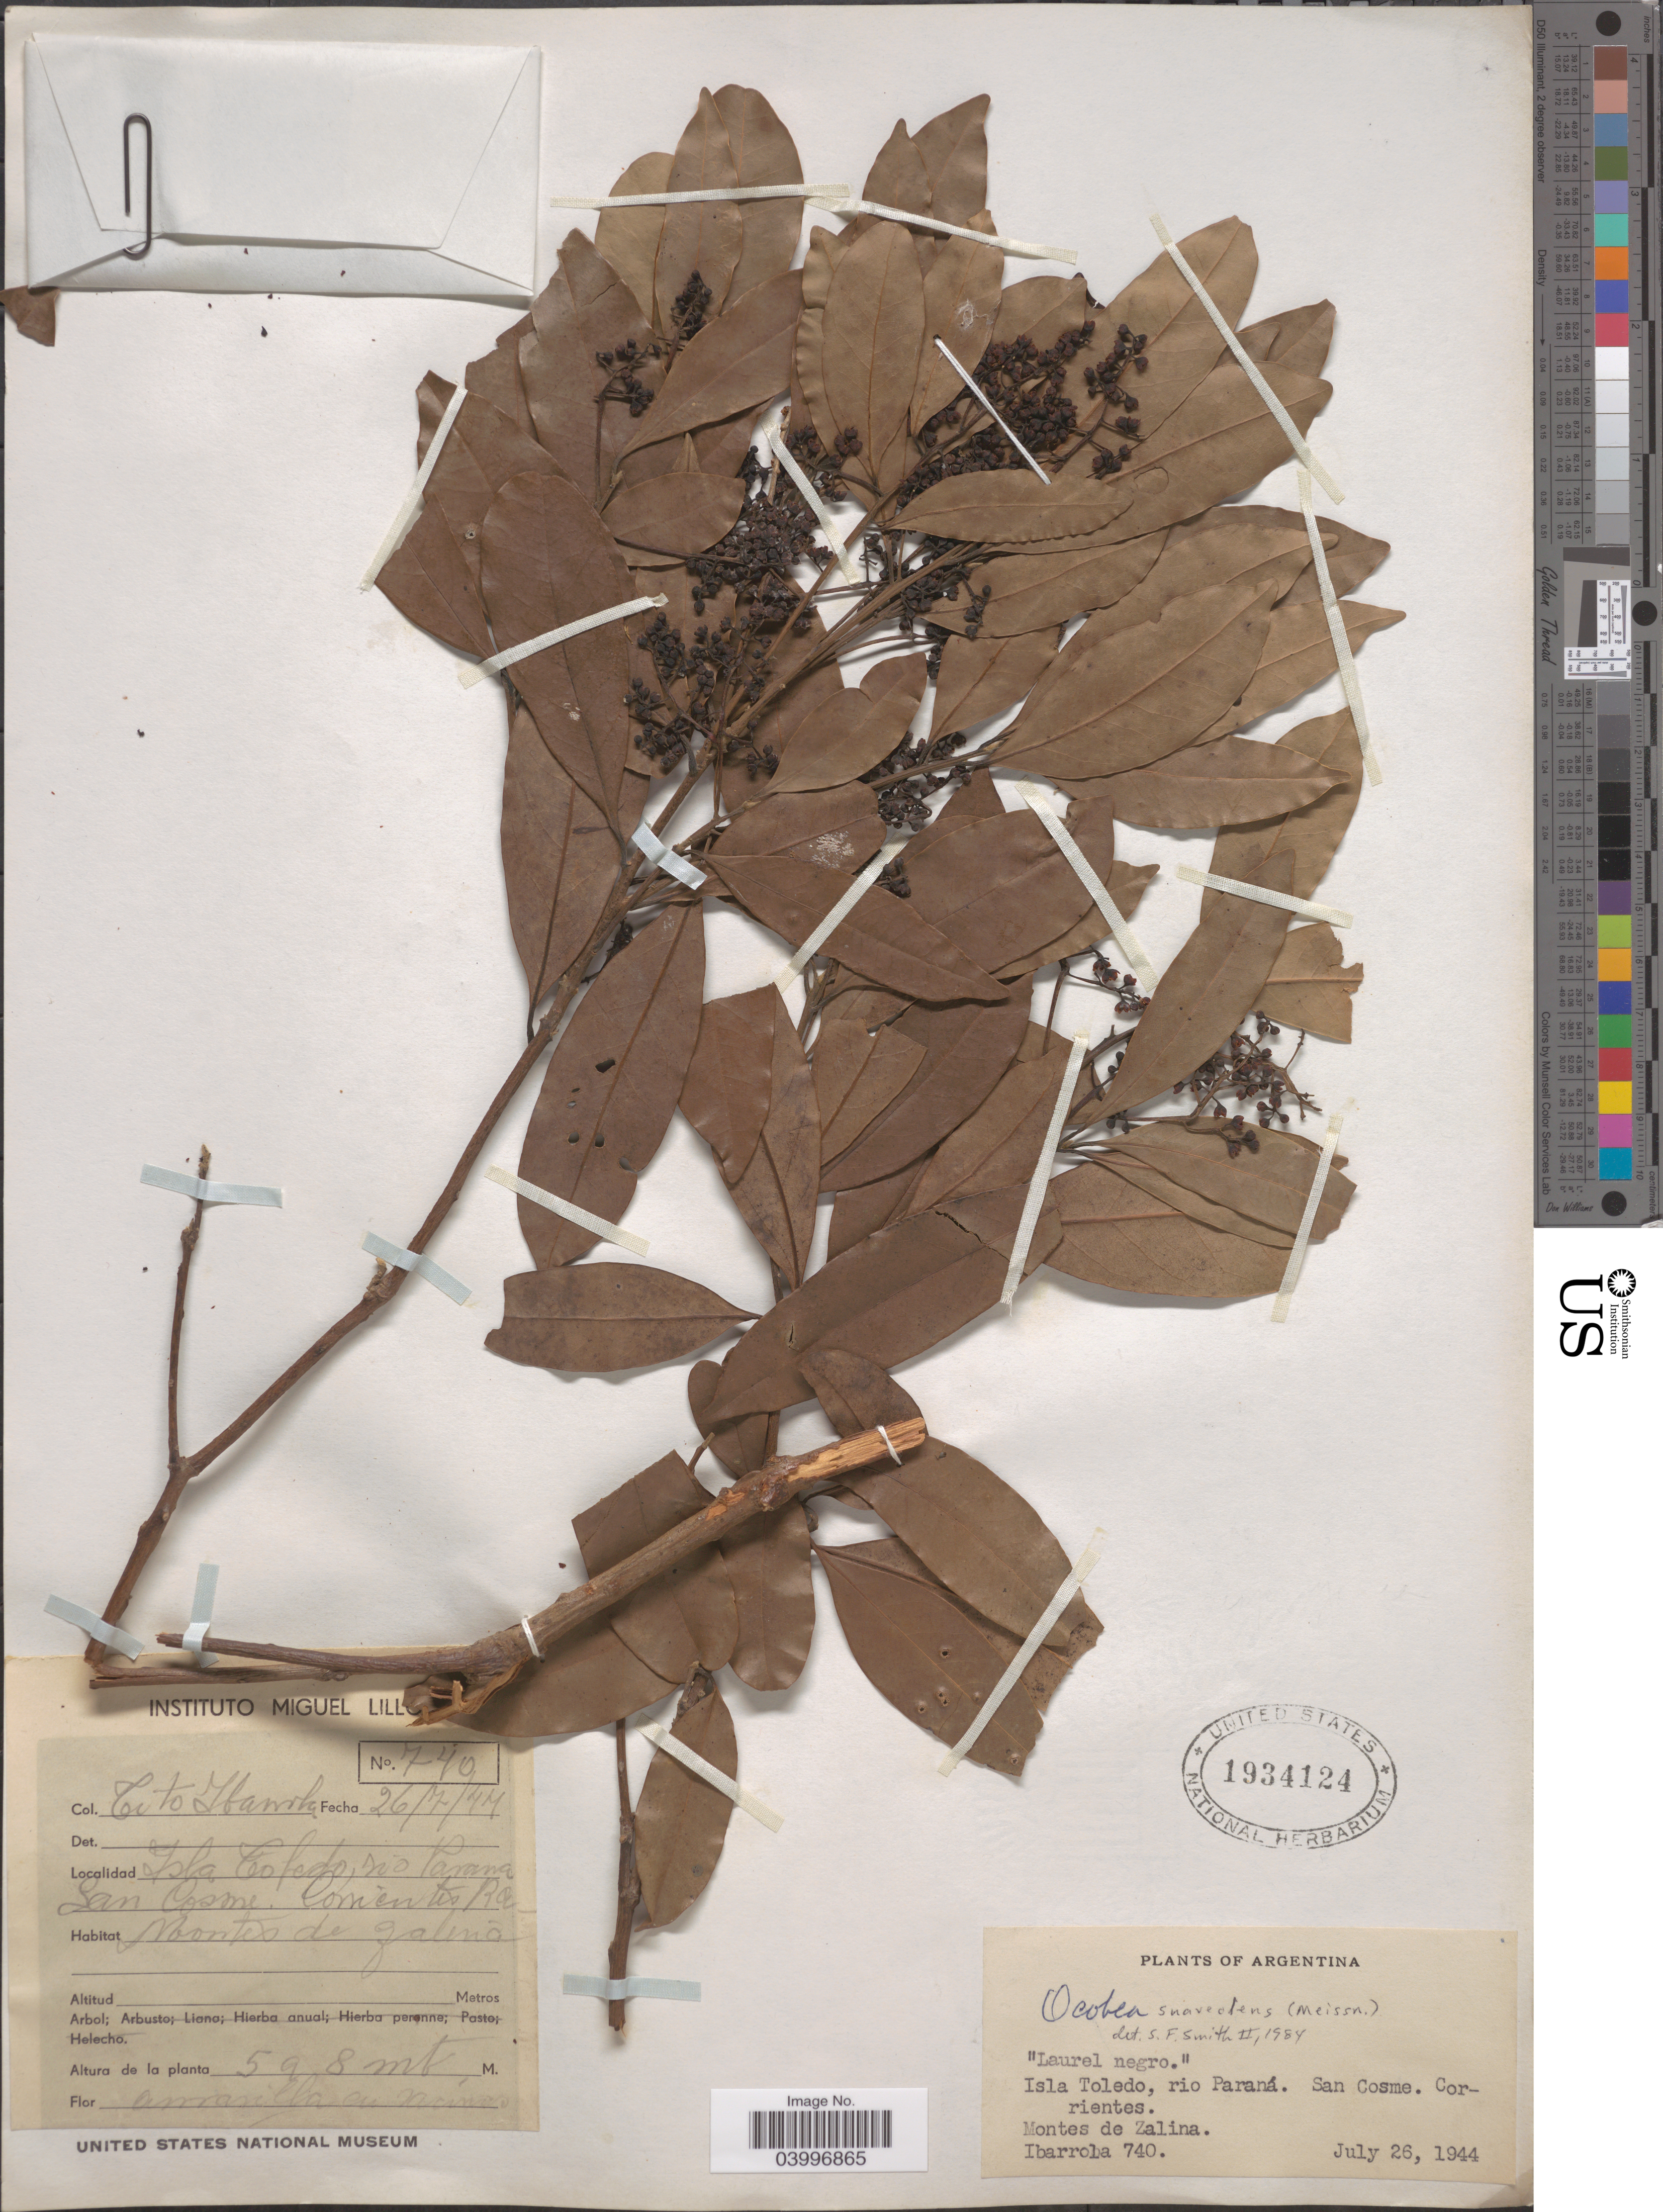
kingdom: Plantae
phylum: Tracheophyta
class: Magnoliopsida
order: Laurales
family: Lauraceae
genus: Ocotea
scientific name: Ocotea suaveolens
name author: (Meisn.) Benth. & Hook. f. ex Hieron.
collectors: C. Ibarrola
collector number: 740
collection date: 1944-07-26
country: Argentina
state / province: Corrientes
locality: Isla Toledo, rio Paraná. San Cosme. Montes de Zalina.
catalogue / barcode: US 1934124